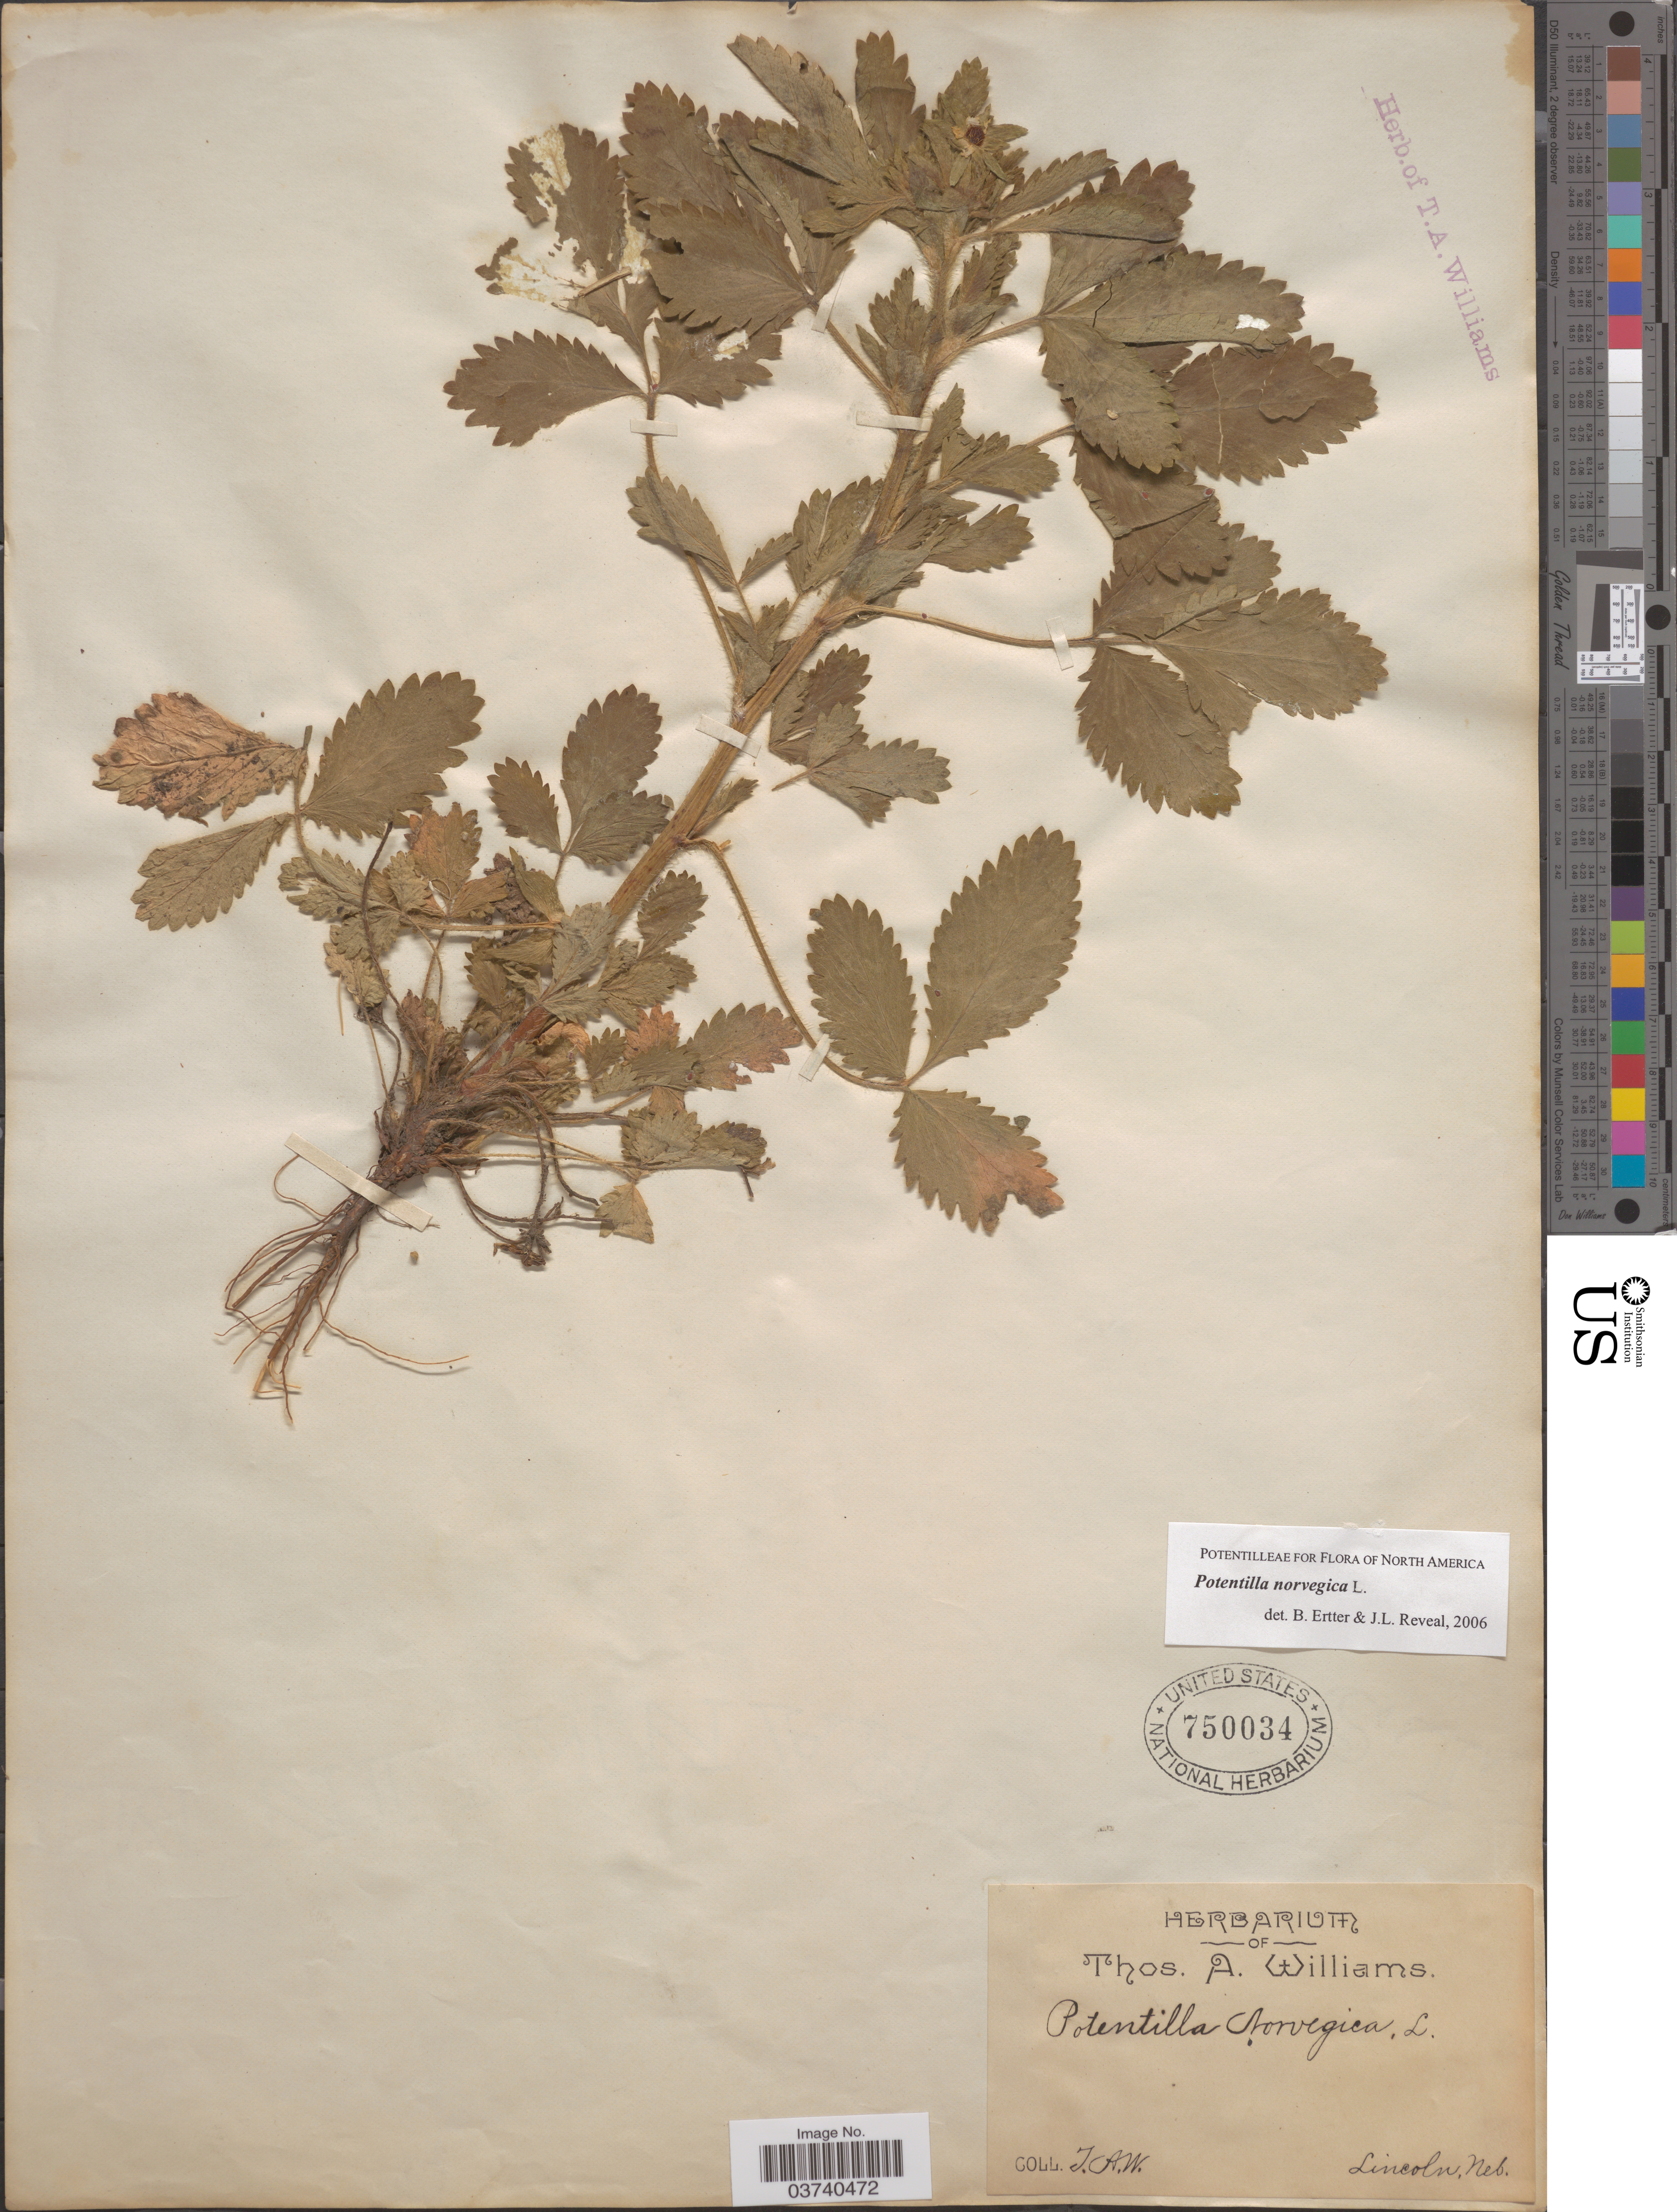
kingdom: Plantae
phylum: Tracheophyta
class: Magnoliopsida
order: Rosales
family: Rosaceae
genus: Potentilla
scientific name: Potentilla norvegica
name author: L.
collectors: T. A. Williams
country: United States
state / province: Nebraska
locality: Lincoln.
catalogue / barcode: US 750034